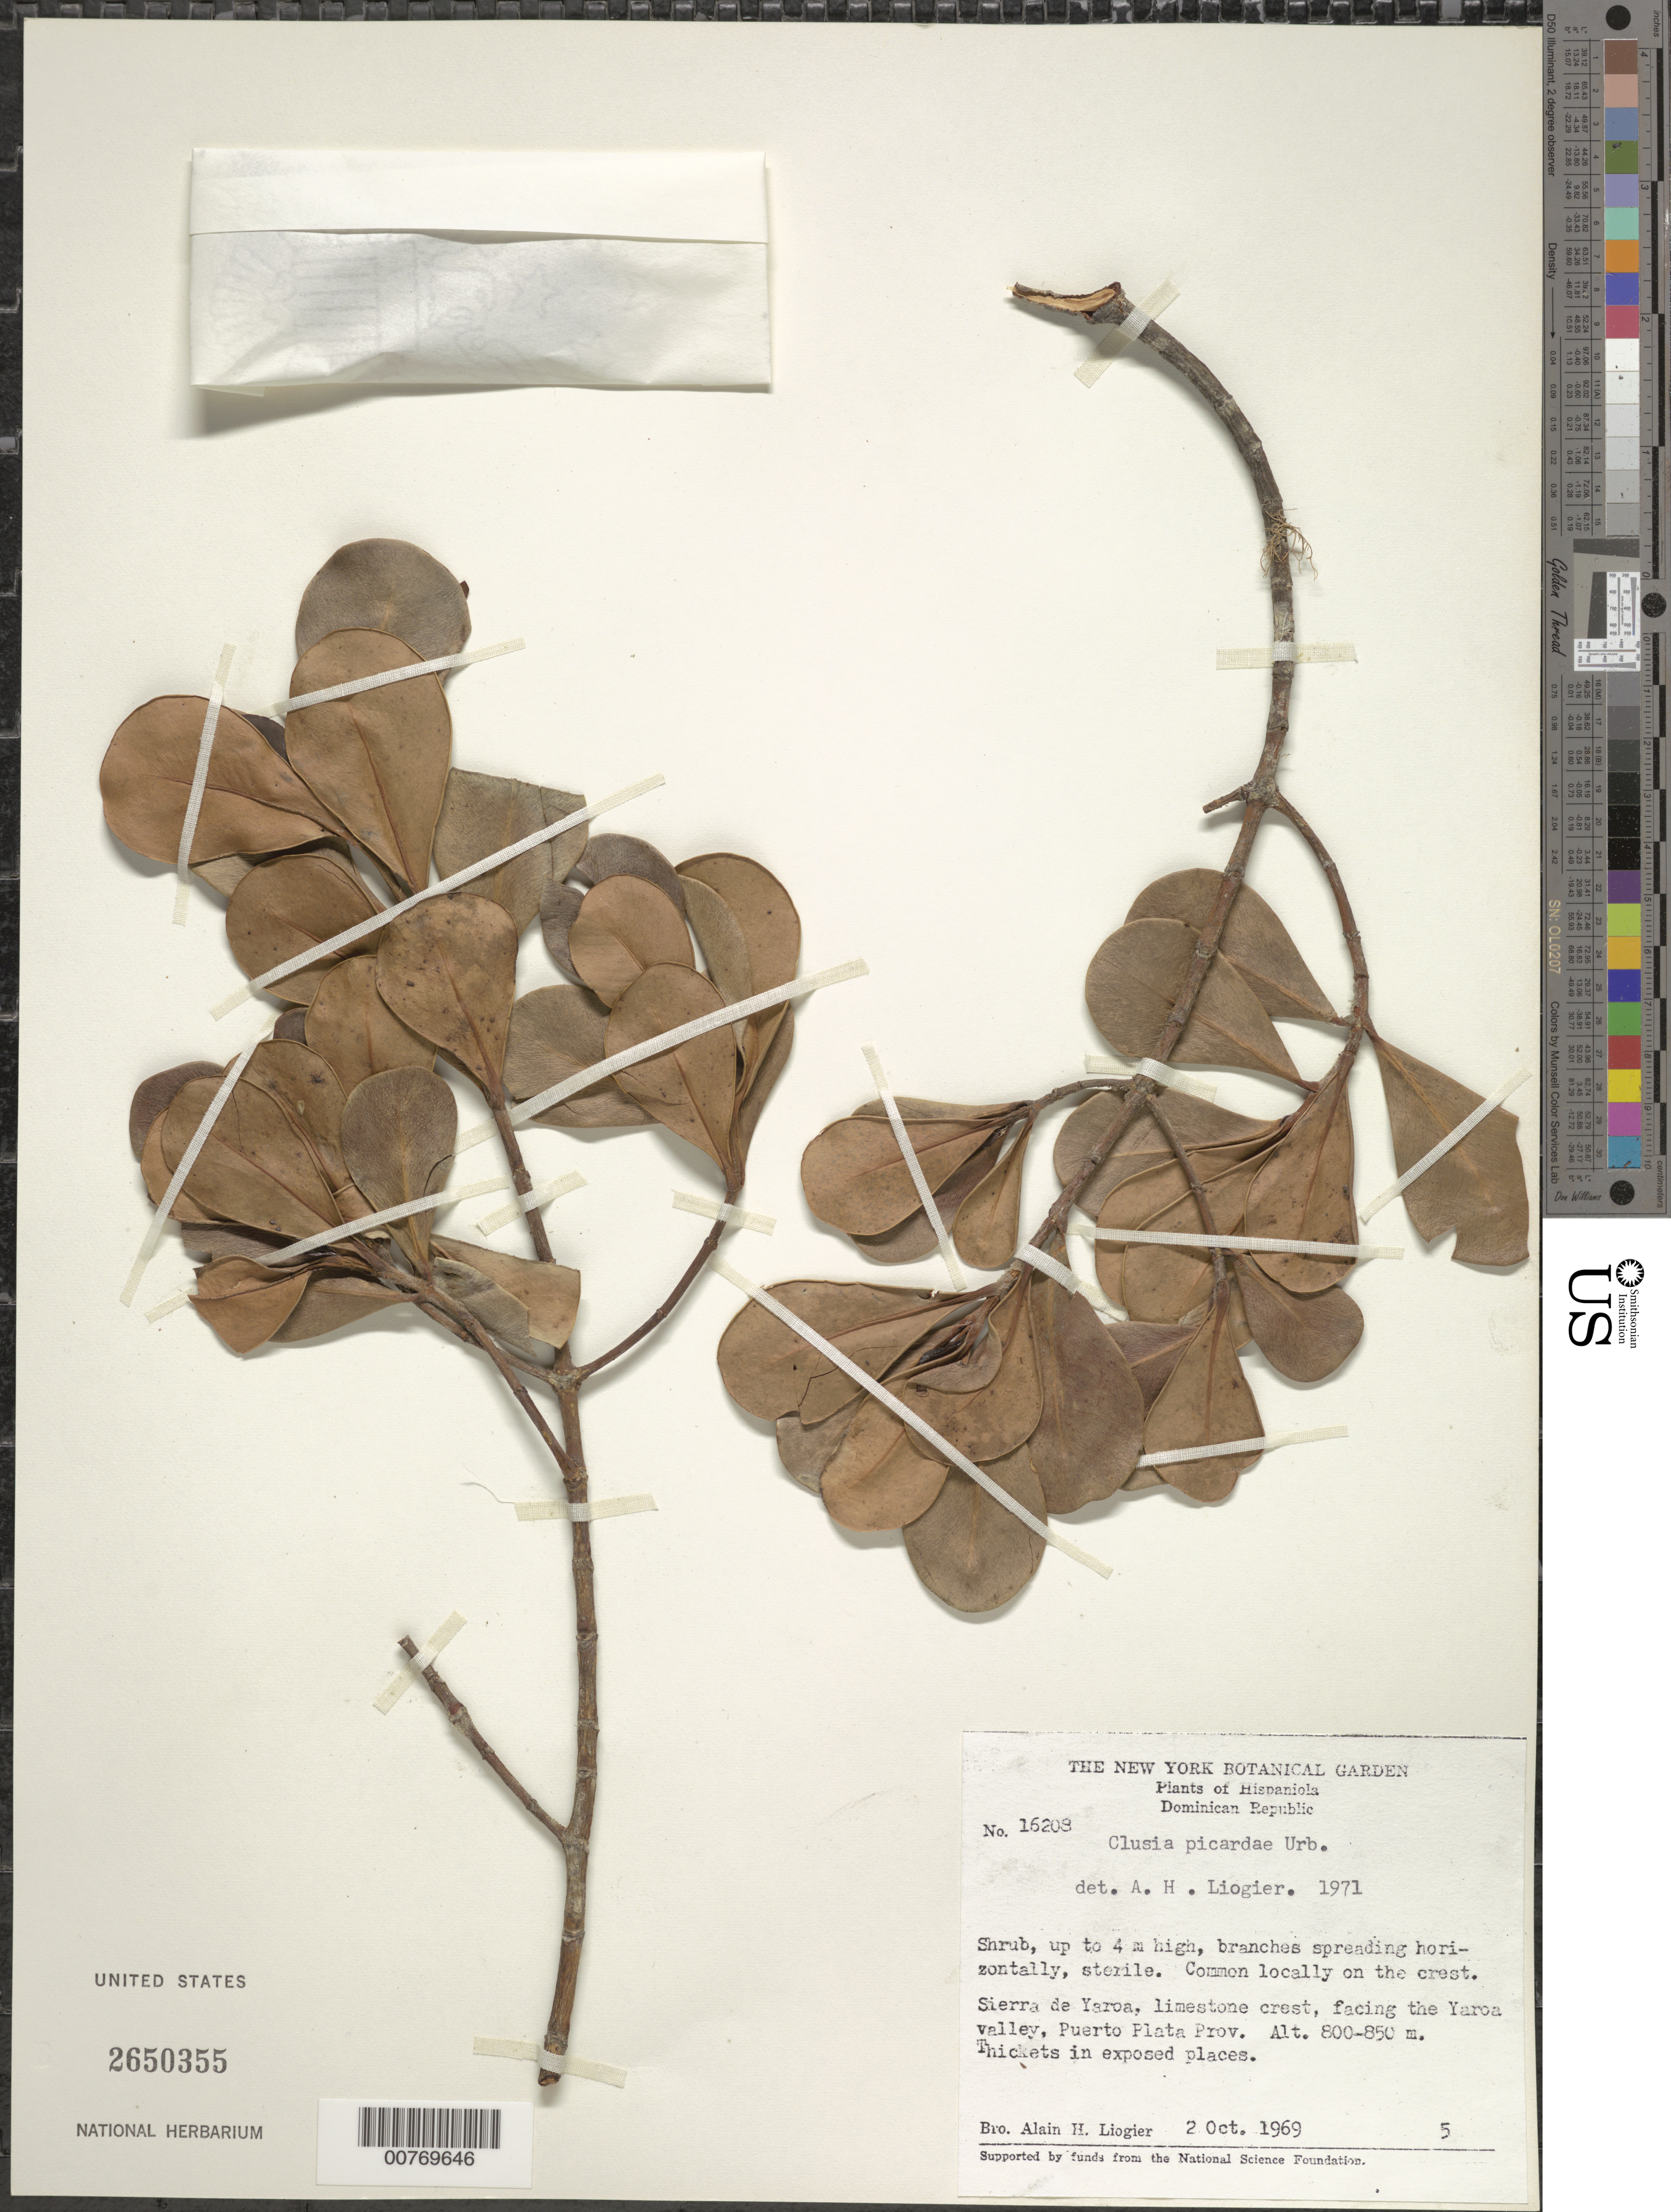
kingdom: Plantae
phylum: Tracheophyta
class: Magnoliopsida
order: Malpighiales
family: Clusiaceae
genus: Clusia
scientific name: Clusia picardae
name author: Urb.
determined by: Liogier, Alain H.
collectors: A. H. Liogier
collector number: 16208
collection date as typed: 02 Oct 1969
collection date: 1969-10-02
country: Dominican Republic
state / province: Puerto Plata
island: Hispaniola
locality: Sierra de Yaroa, facing the Yaroa valley.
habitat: Limestone crest, Thickets in exposed places, common localy on the crest.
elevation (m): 800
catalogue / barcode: US 2650355